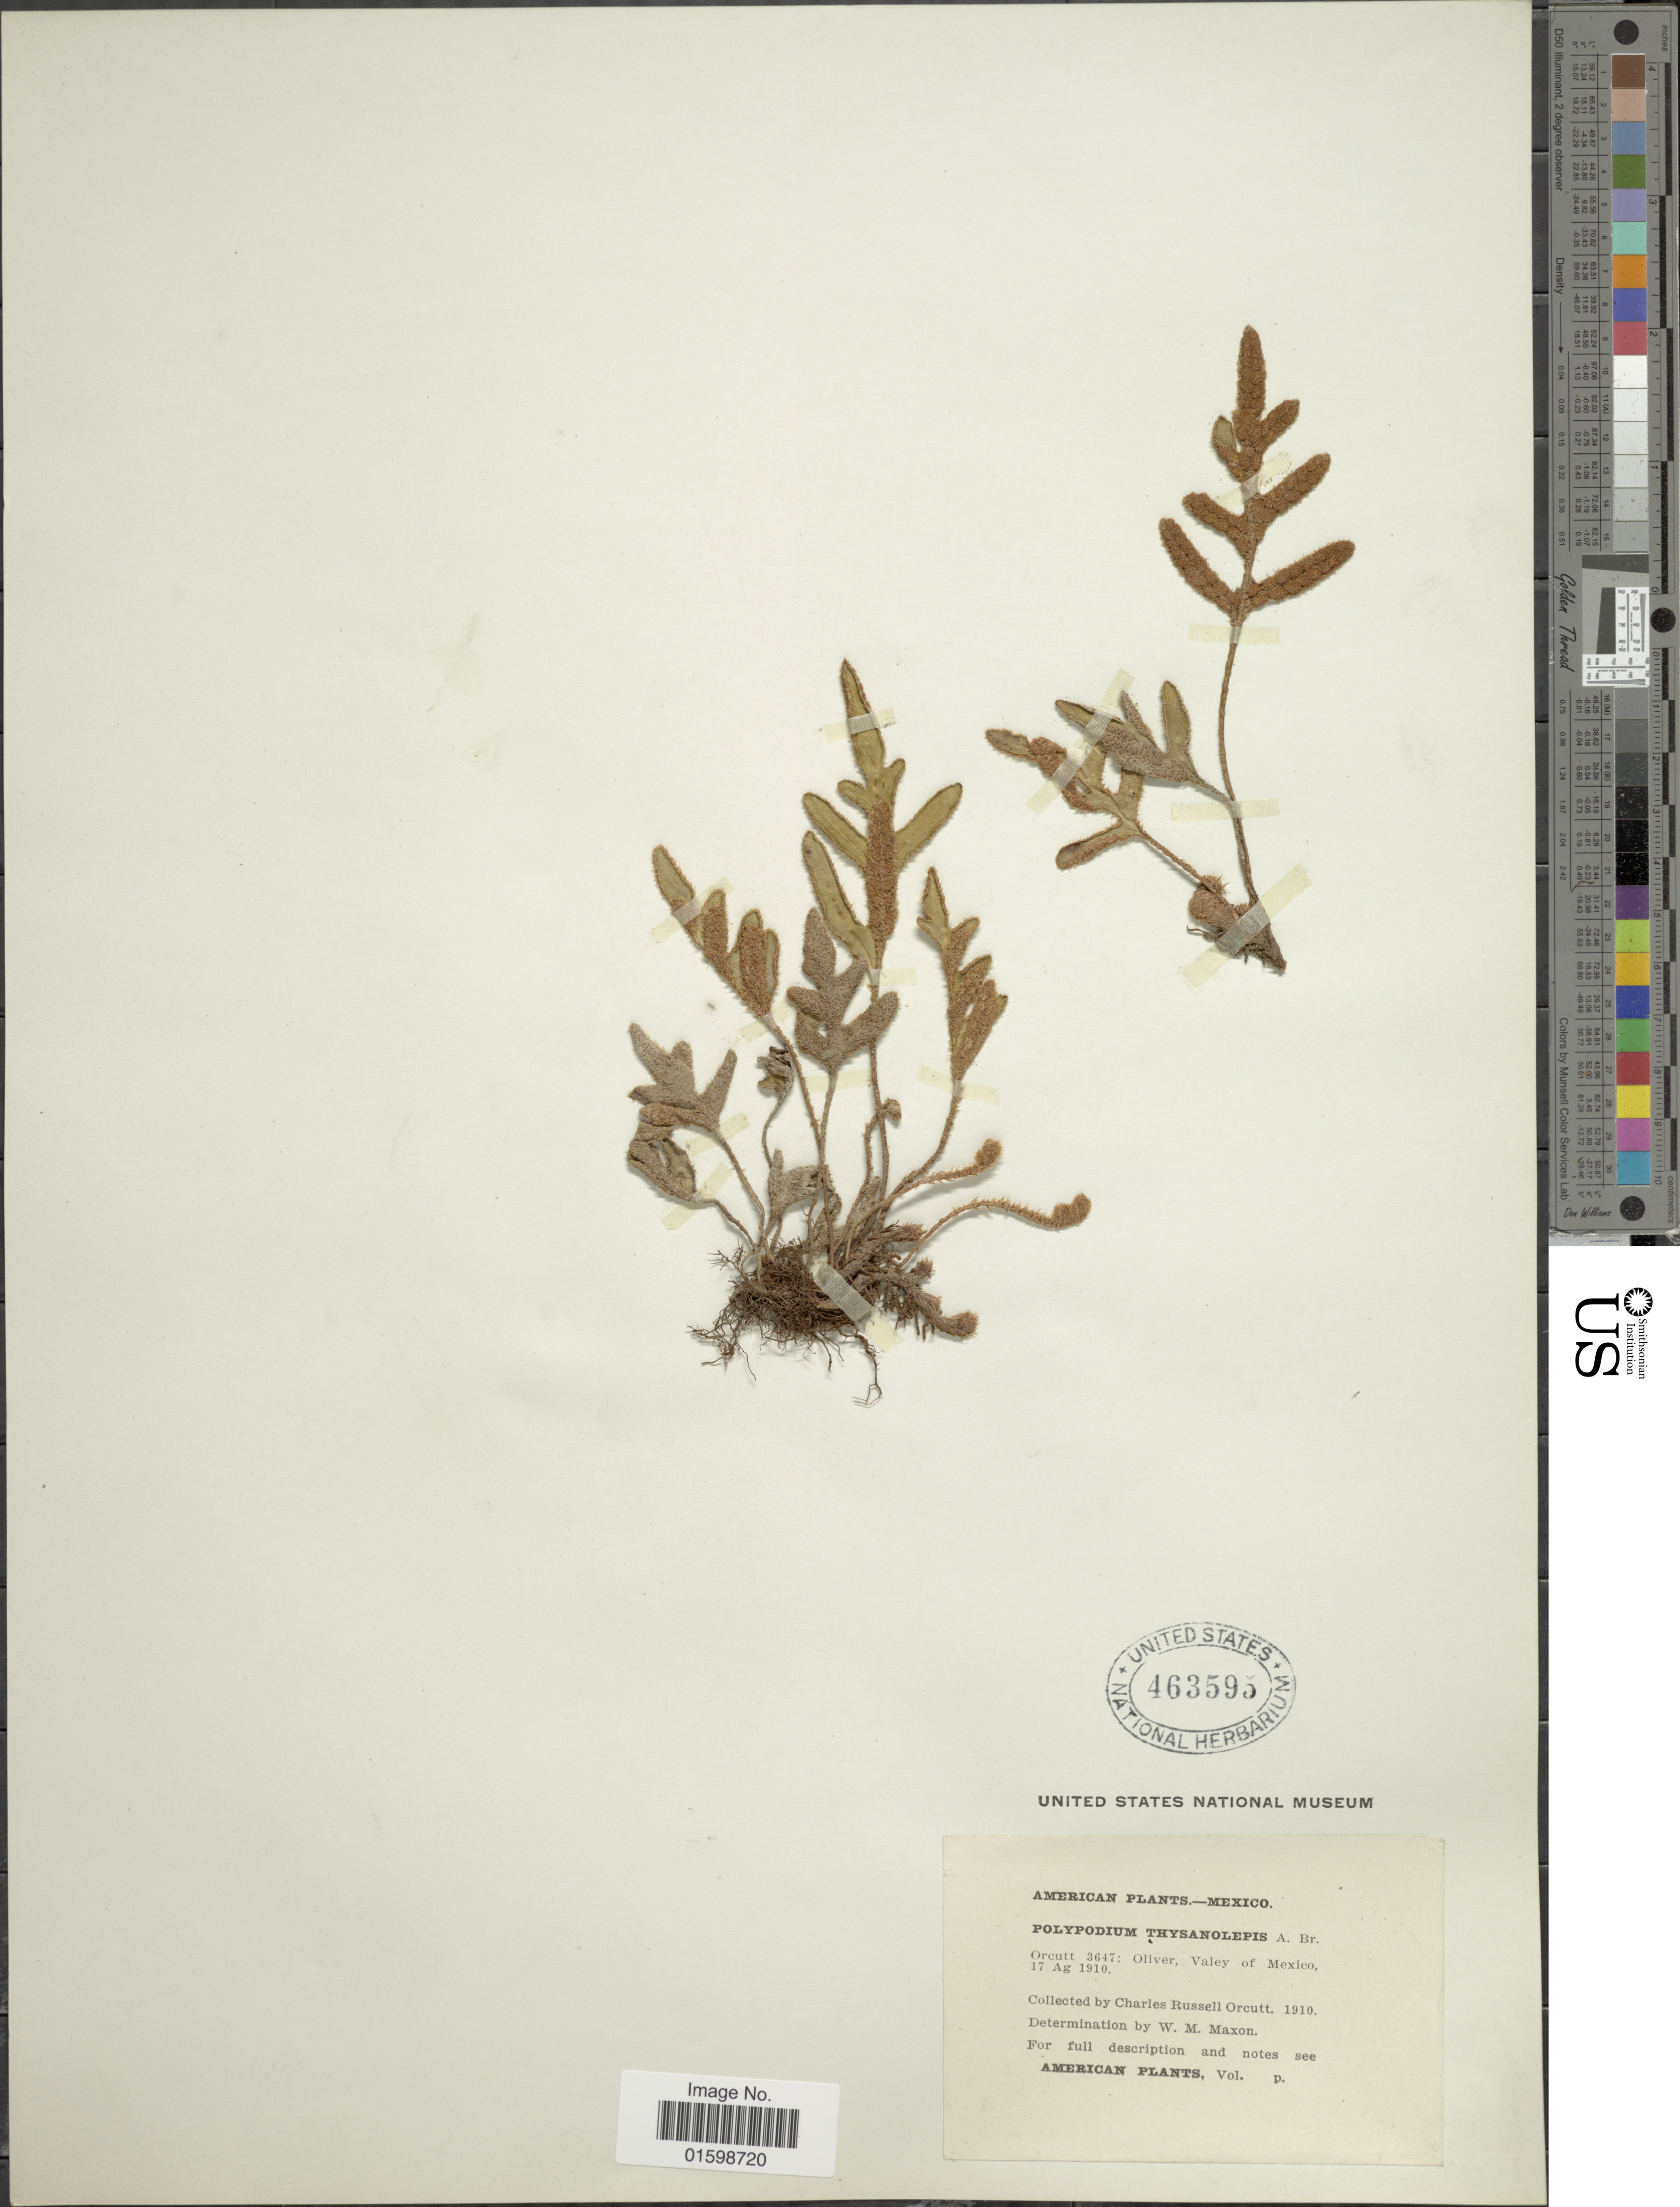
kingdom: Plantae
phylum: Tracheophyta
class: Polypodiopsida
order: Polypodiales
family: Polypodiaceae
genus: Pleopeltis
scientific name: Pleopeltis thyssanolepis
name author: (A. Braun ex Klotzsch) E.G. Andrews & Windham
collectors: C. R. Orcutt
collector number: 3647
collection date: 1910-08-17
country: Mexico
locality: Oliver, valley of Mexico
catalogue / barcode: US 463595